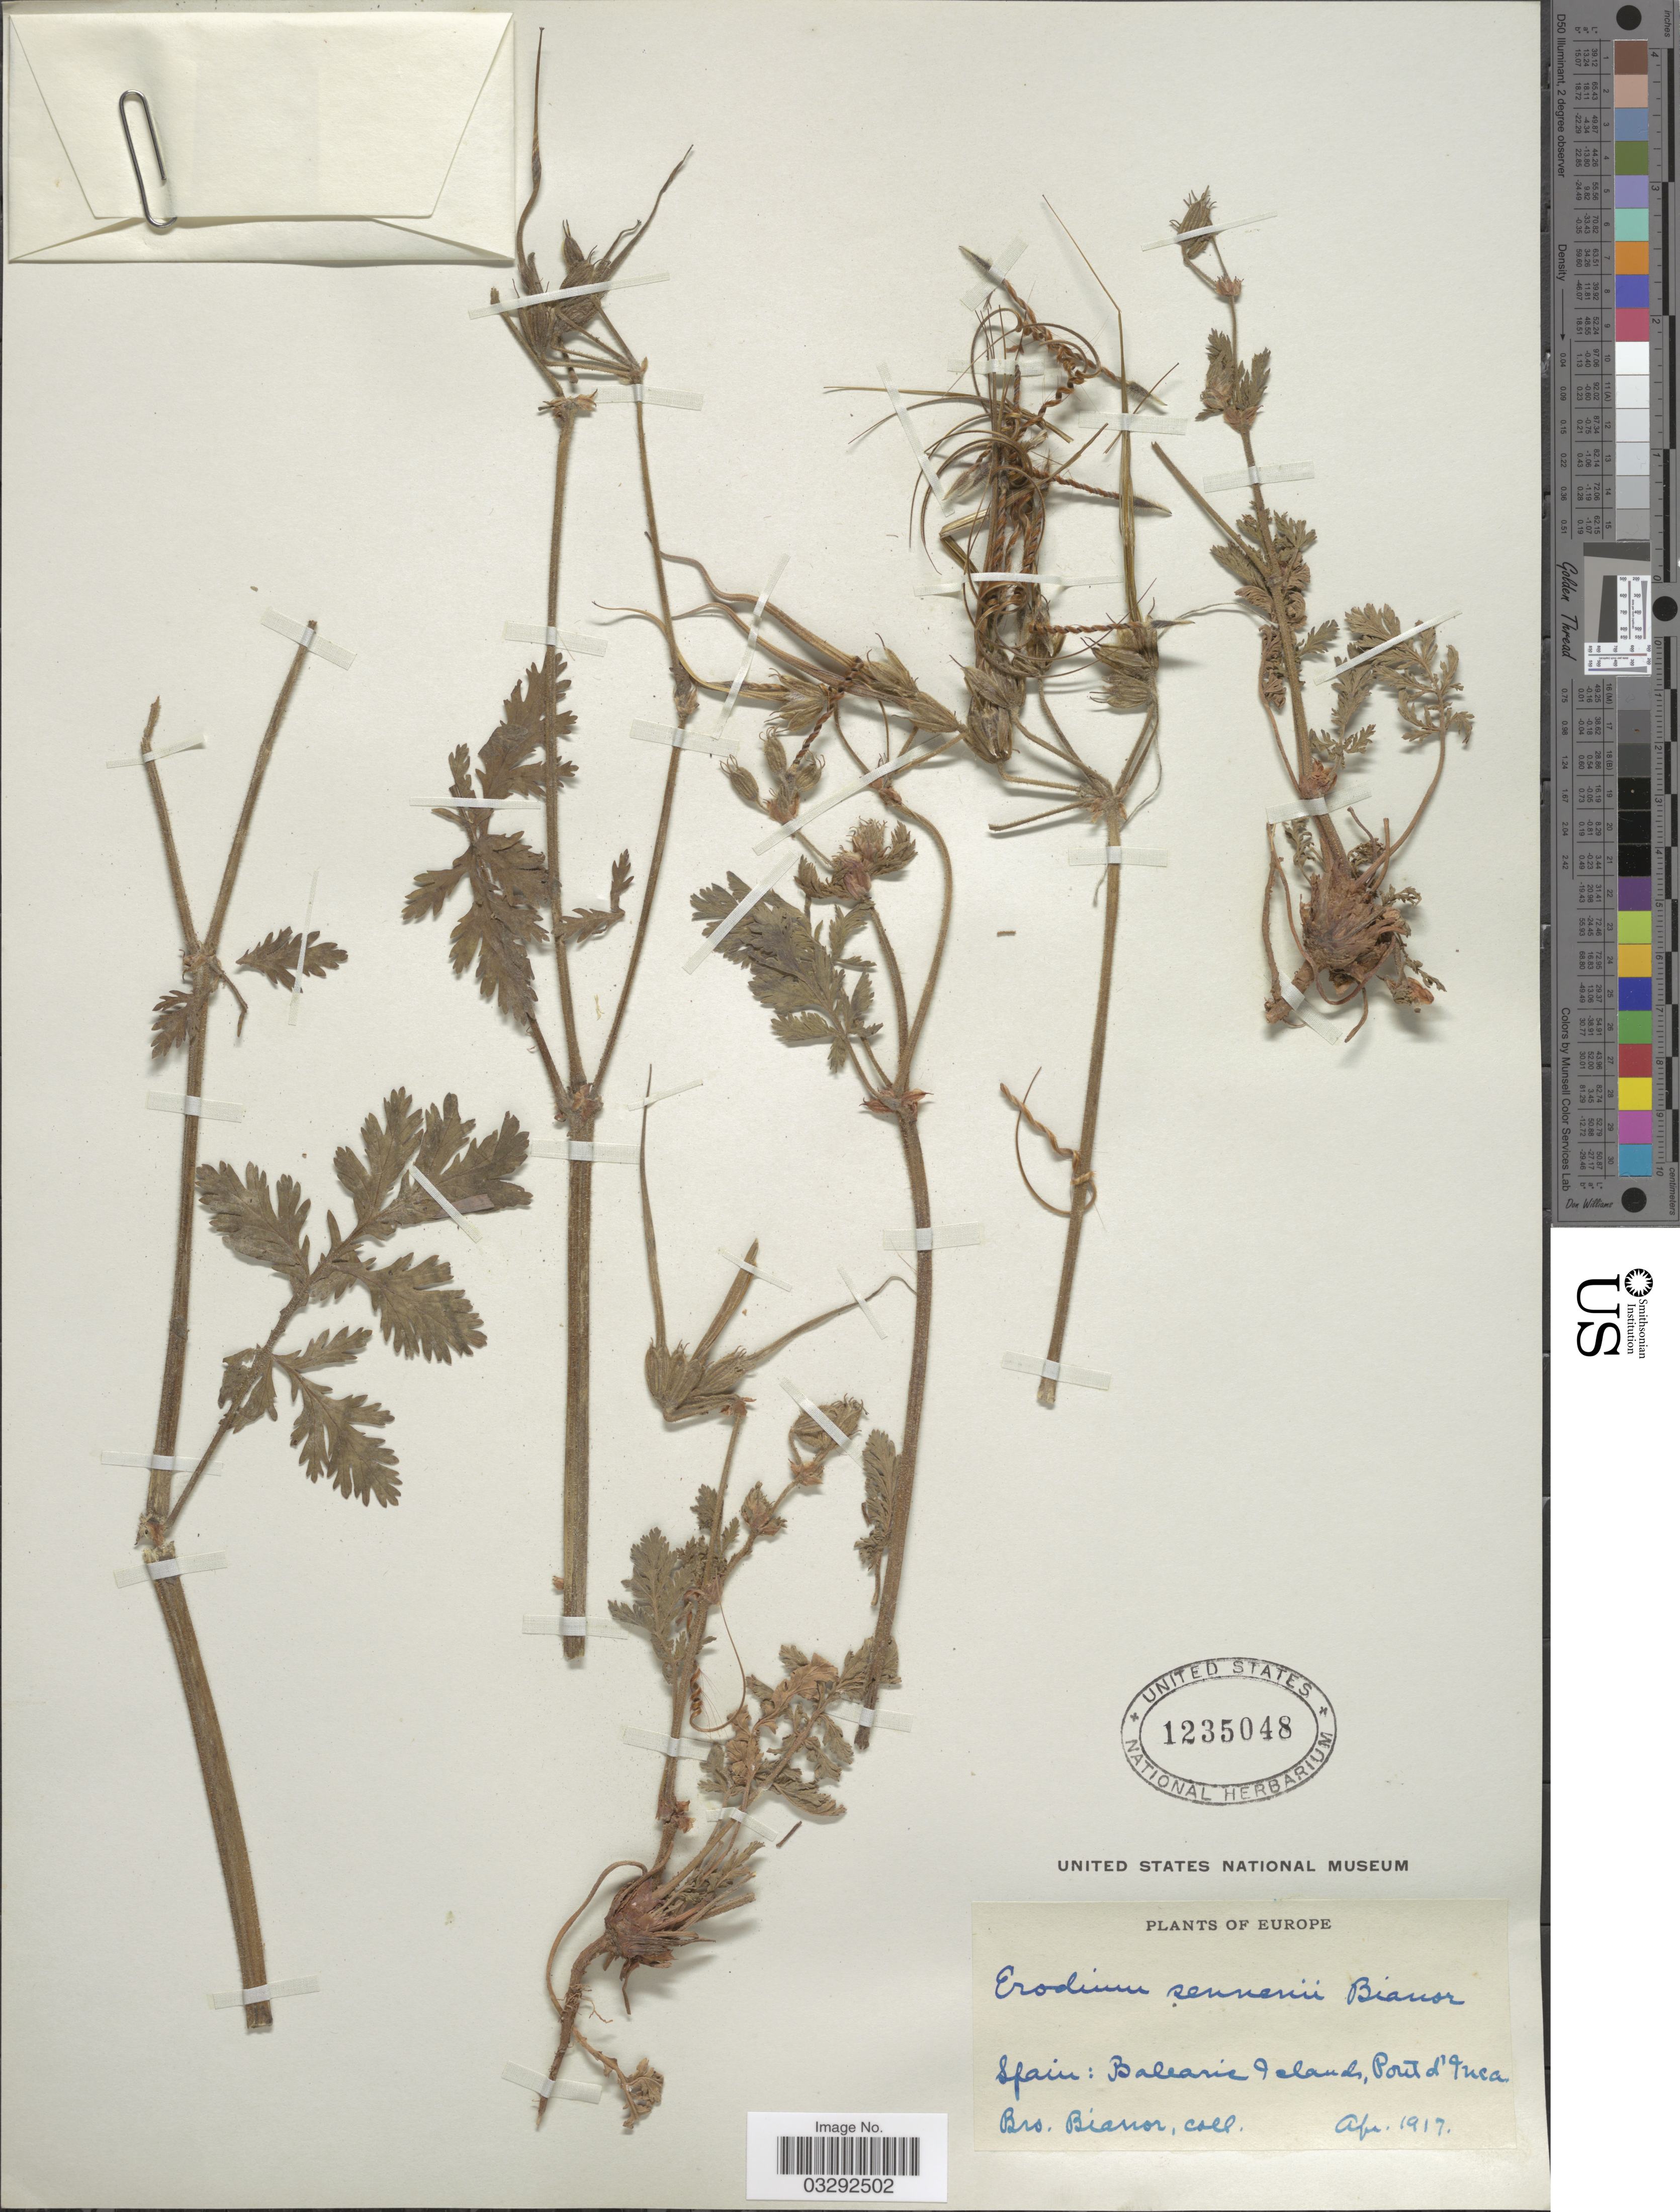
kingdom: Plantae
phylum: Tracheophyta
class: Magnoliopsida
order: Geraniales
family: Geraniaceae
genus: Erodium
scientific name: Erodium sennenii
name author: Bianor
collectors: Bro. Bianor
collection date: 1917-04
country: Spain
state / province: Islas Baleares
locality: Balearie Islands, Pont d'Tuca.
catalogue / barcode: US 1235048